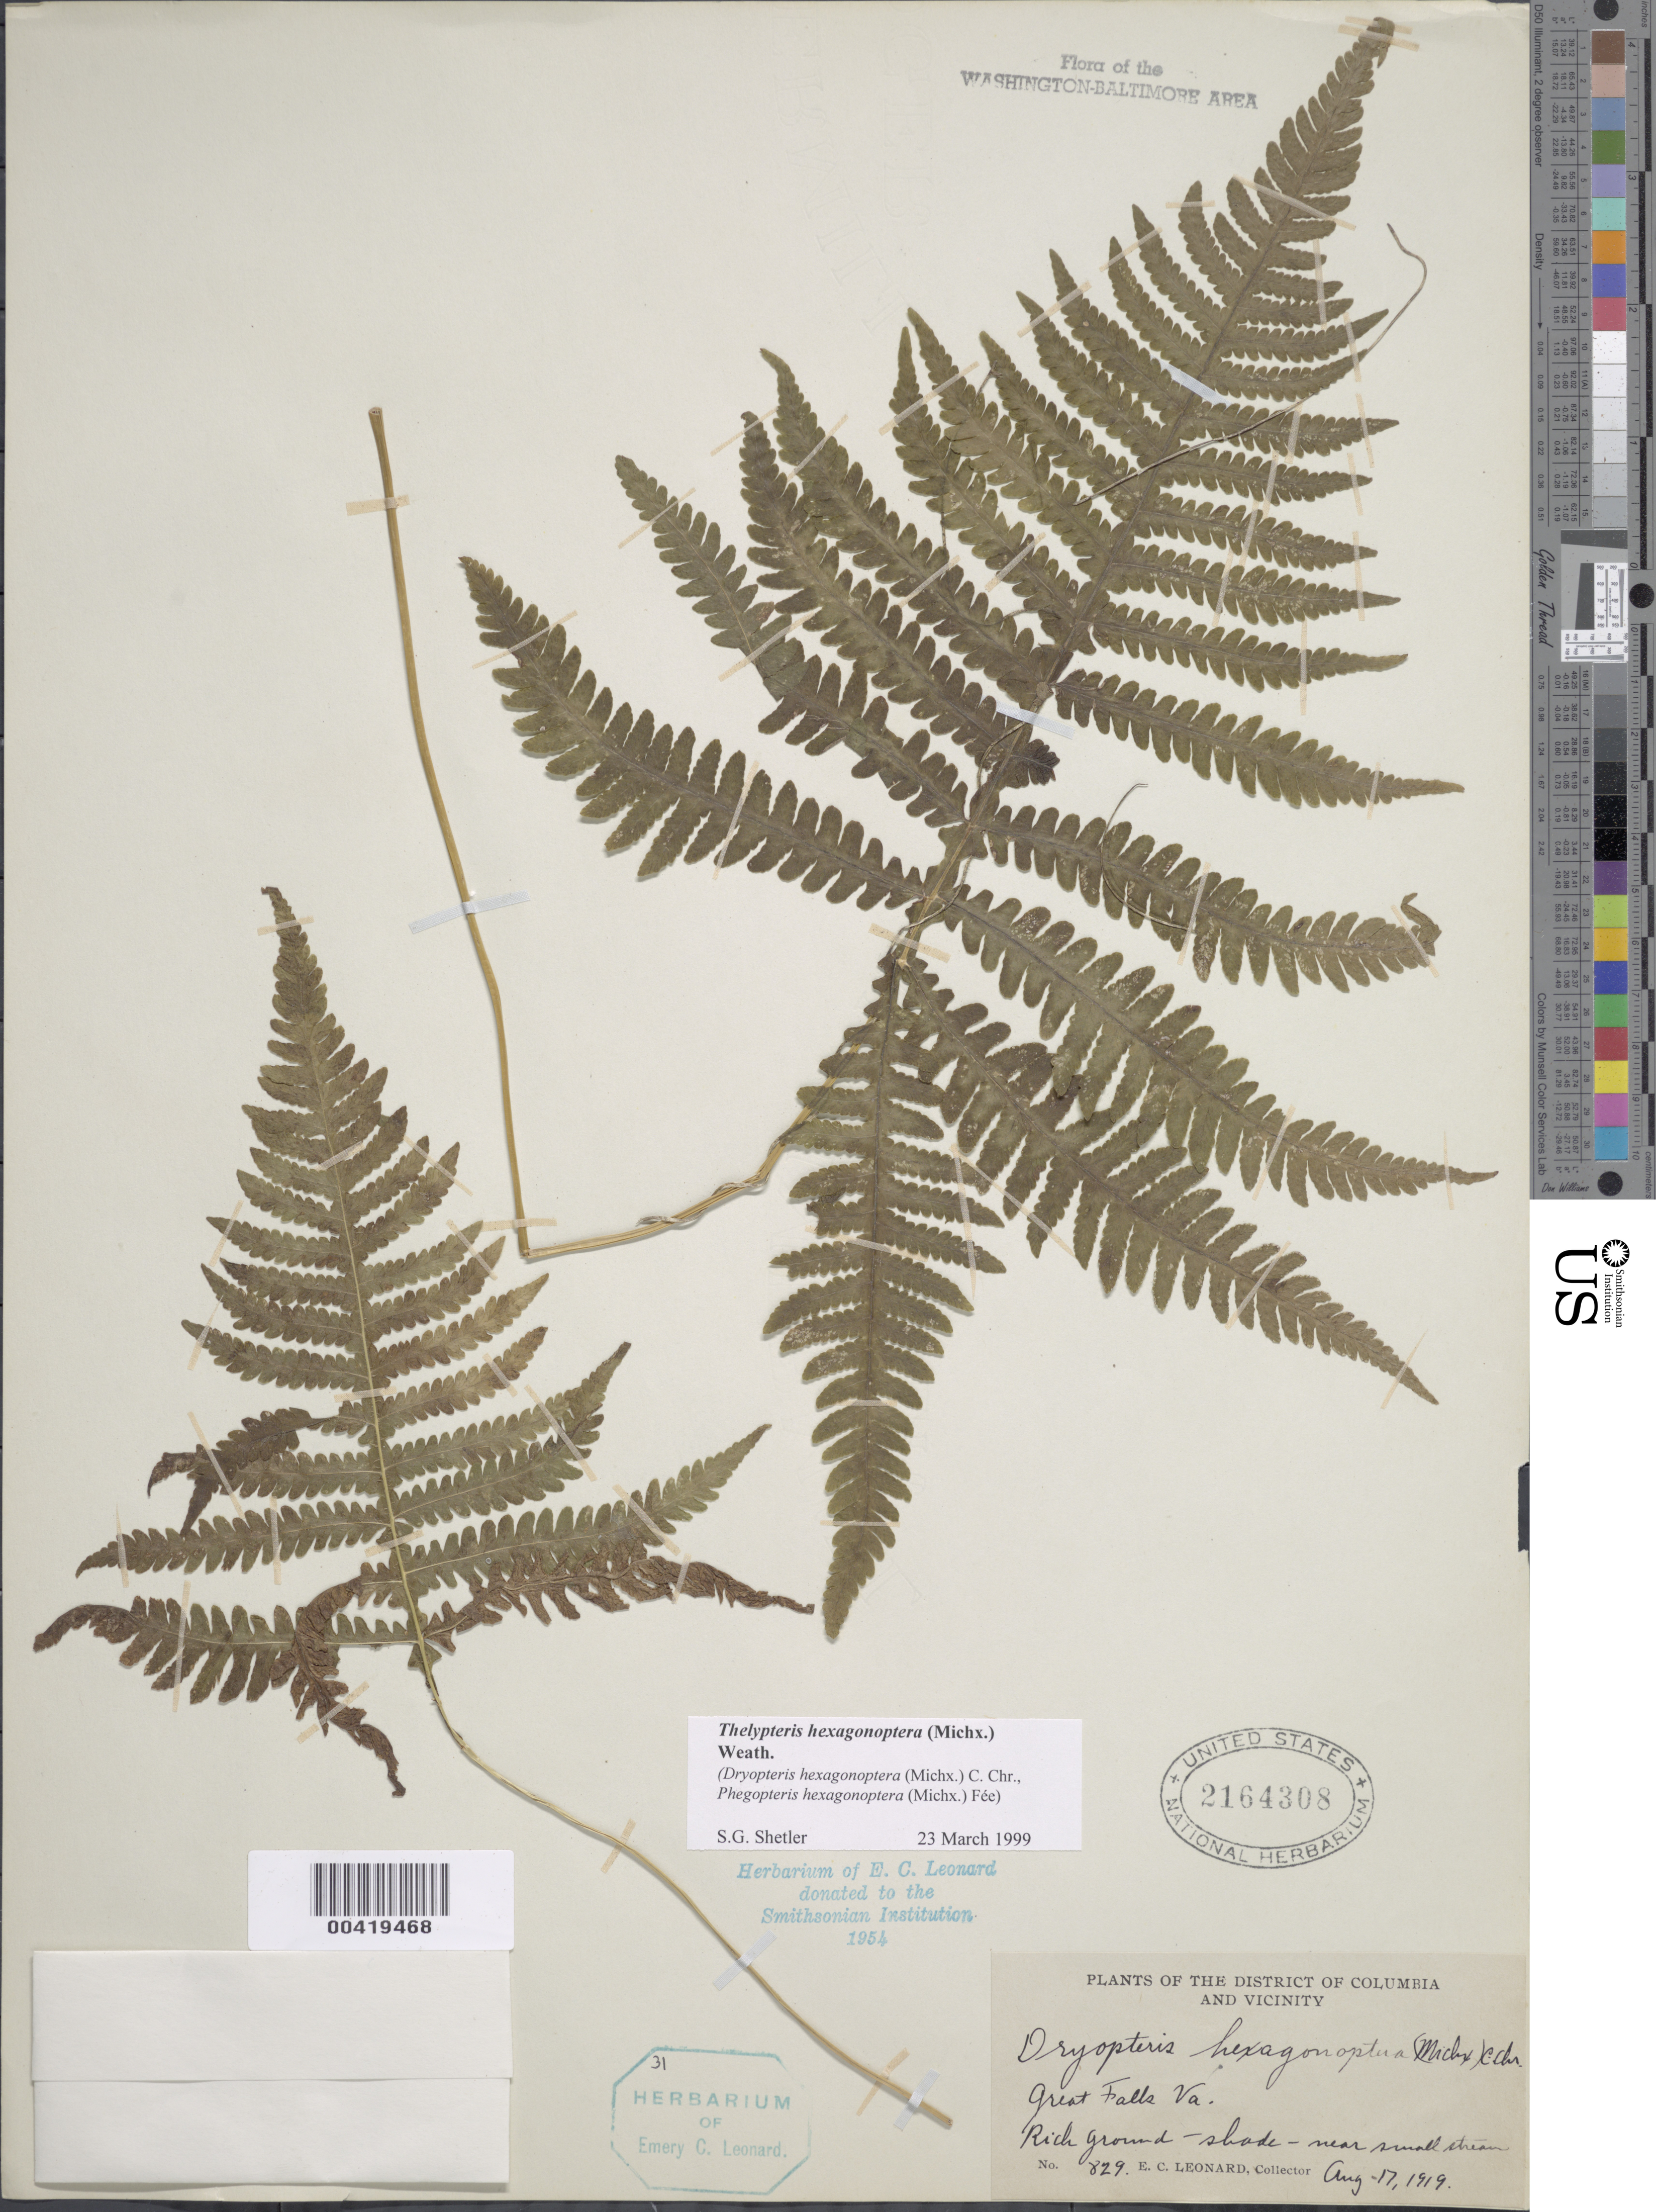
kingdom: Plantae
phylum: Tracheophyta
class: Polypodiopsida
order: Polypodiales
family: Thelypteridaceae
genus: Phegopteris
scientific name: Phegopteris hexagonoptera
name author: (Michx.) Fée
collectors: E. C. Leonard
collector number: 829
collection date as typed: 17 Aug 1919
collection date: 1919-08-17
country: United States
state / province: Virginia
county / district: Fairfax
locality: Great Falls C. and O. Canal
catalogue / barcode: US 2164308